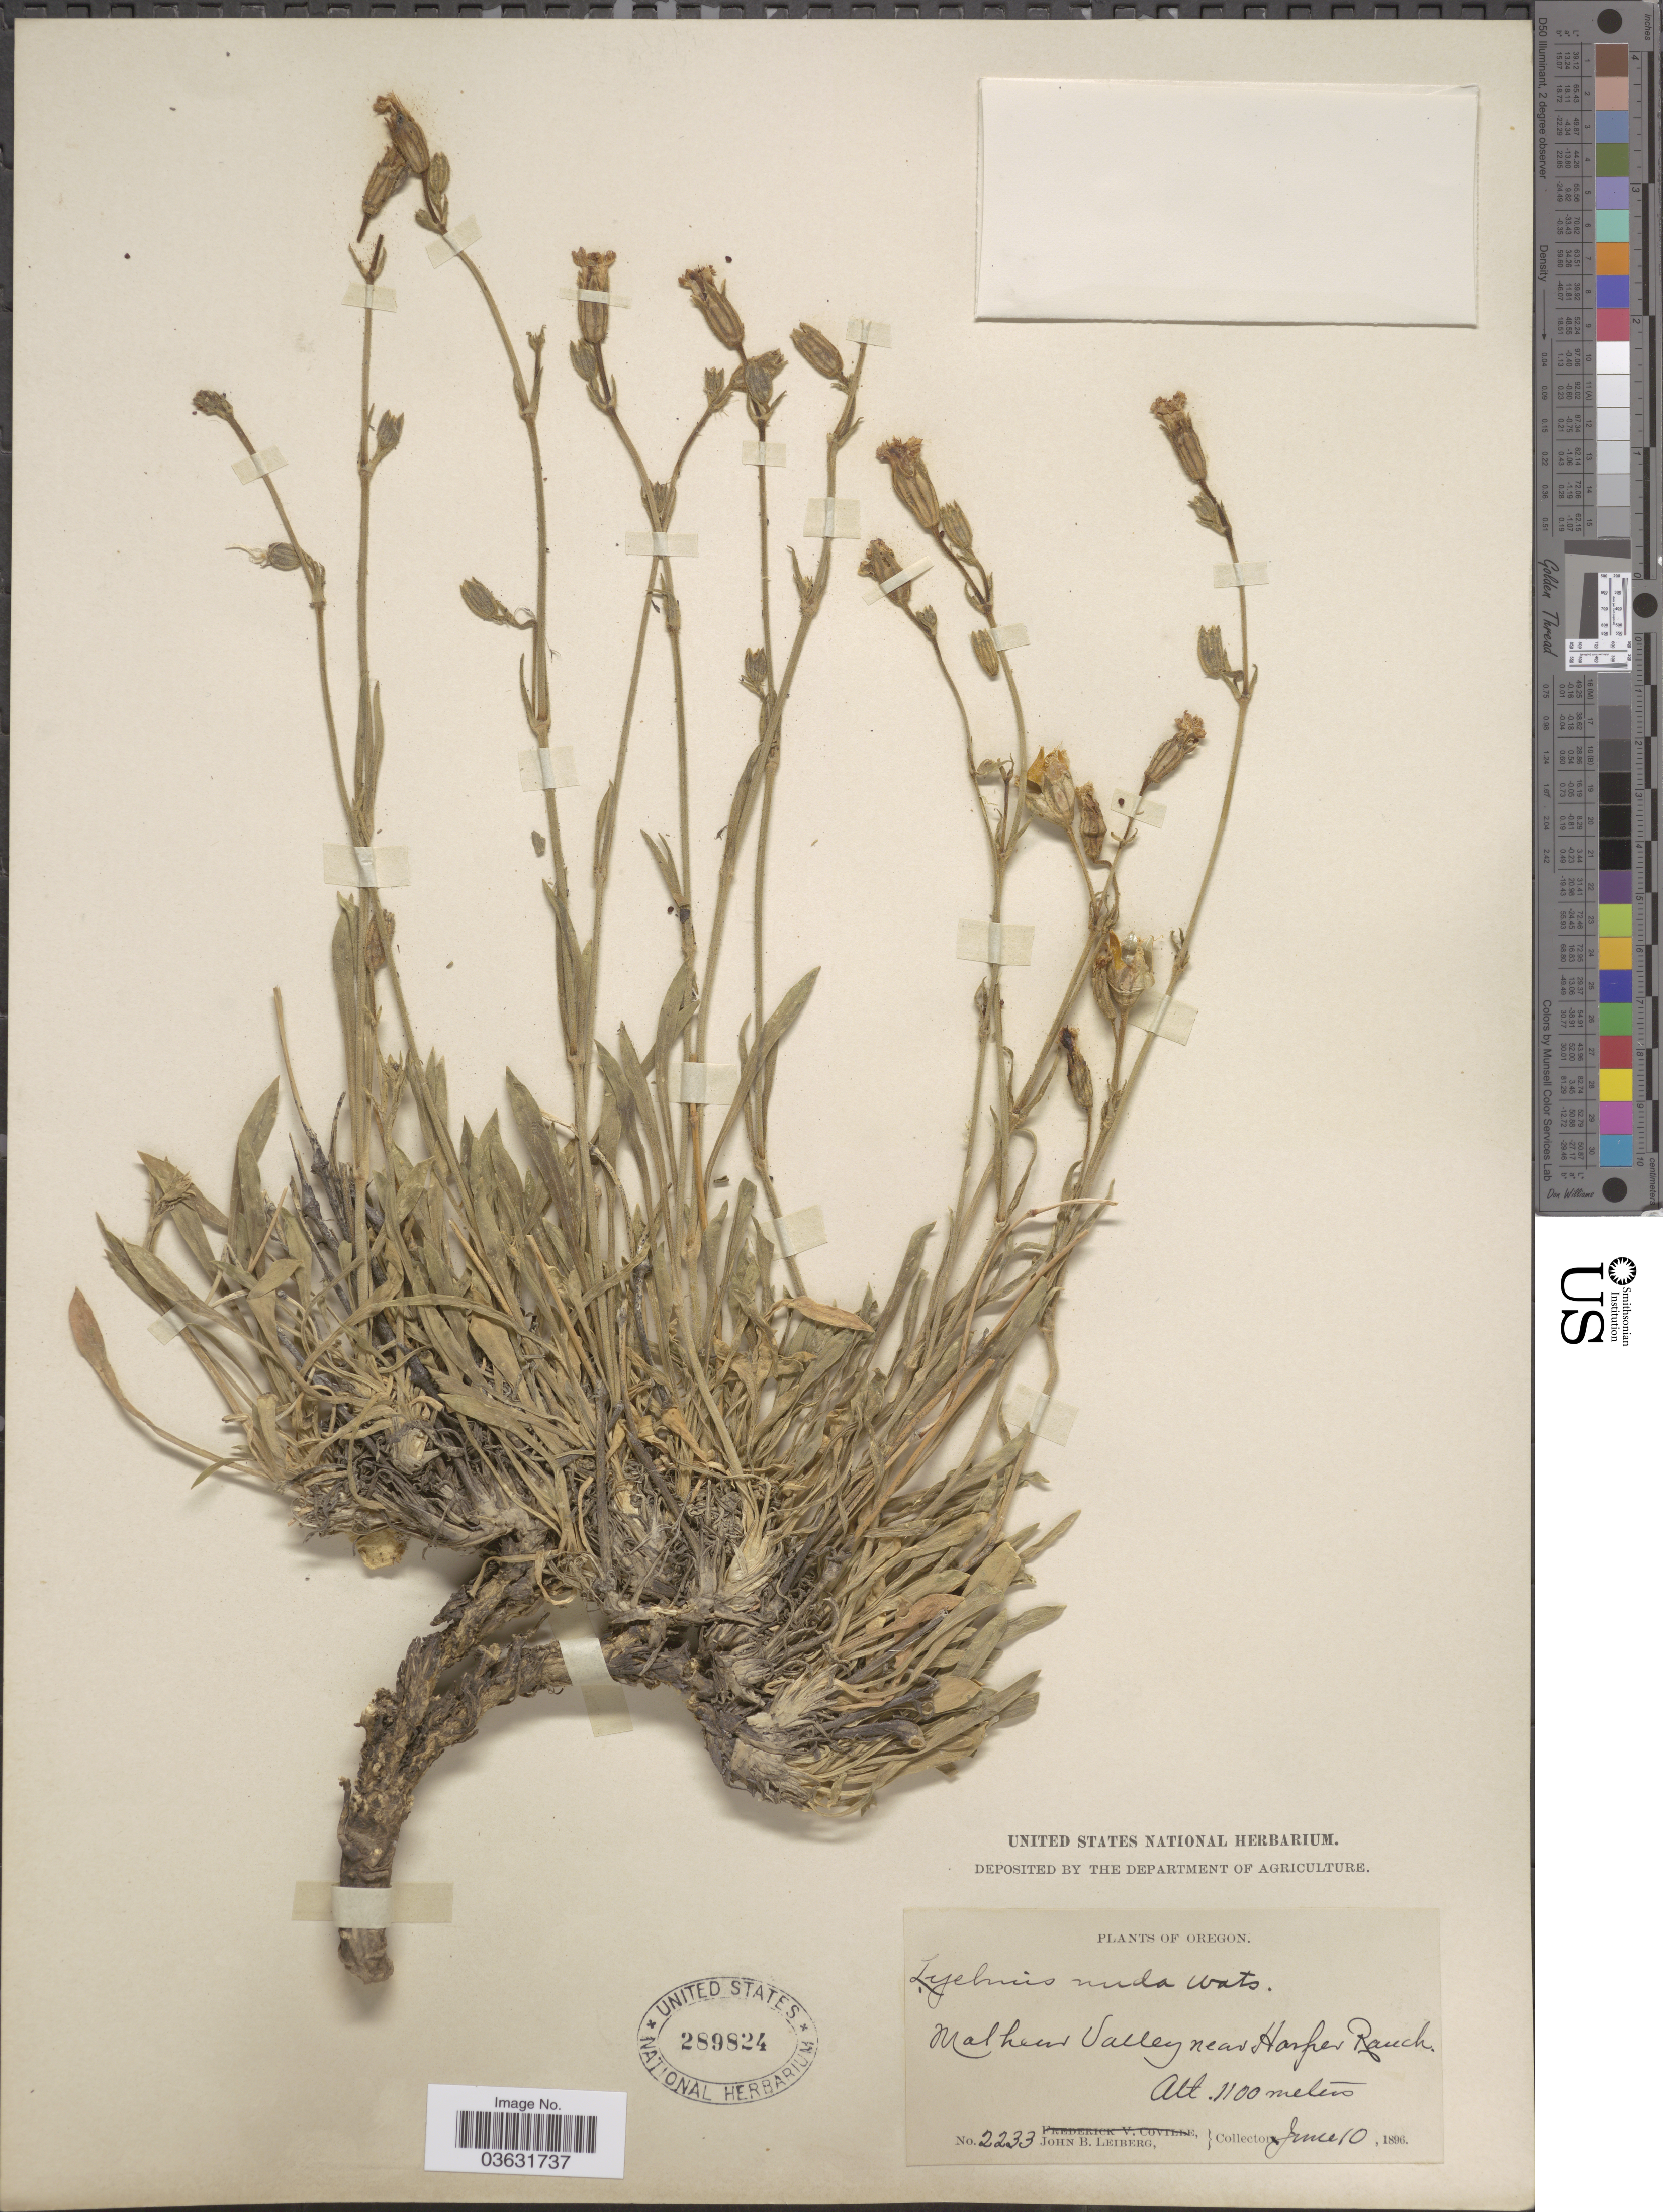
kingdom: Plantae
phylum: Tracheophyta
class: Magnoliopsida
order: Caryophyllales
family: Caryophyllaceae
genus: Silene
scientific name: Silene nuda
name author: (S. Watson) C.L. Hitchc. & Maguire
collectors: J. B. Leiberg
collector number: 2233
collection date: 1896-06-10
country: United States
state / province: Oregon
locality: Malheur Valley near Harper Ranch.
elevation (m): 1100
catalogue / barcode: US 289824